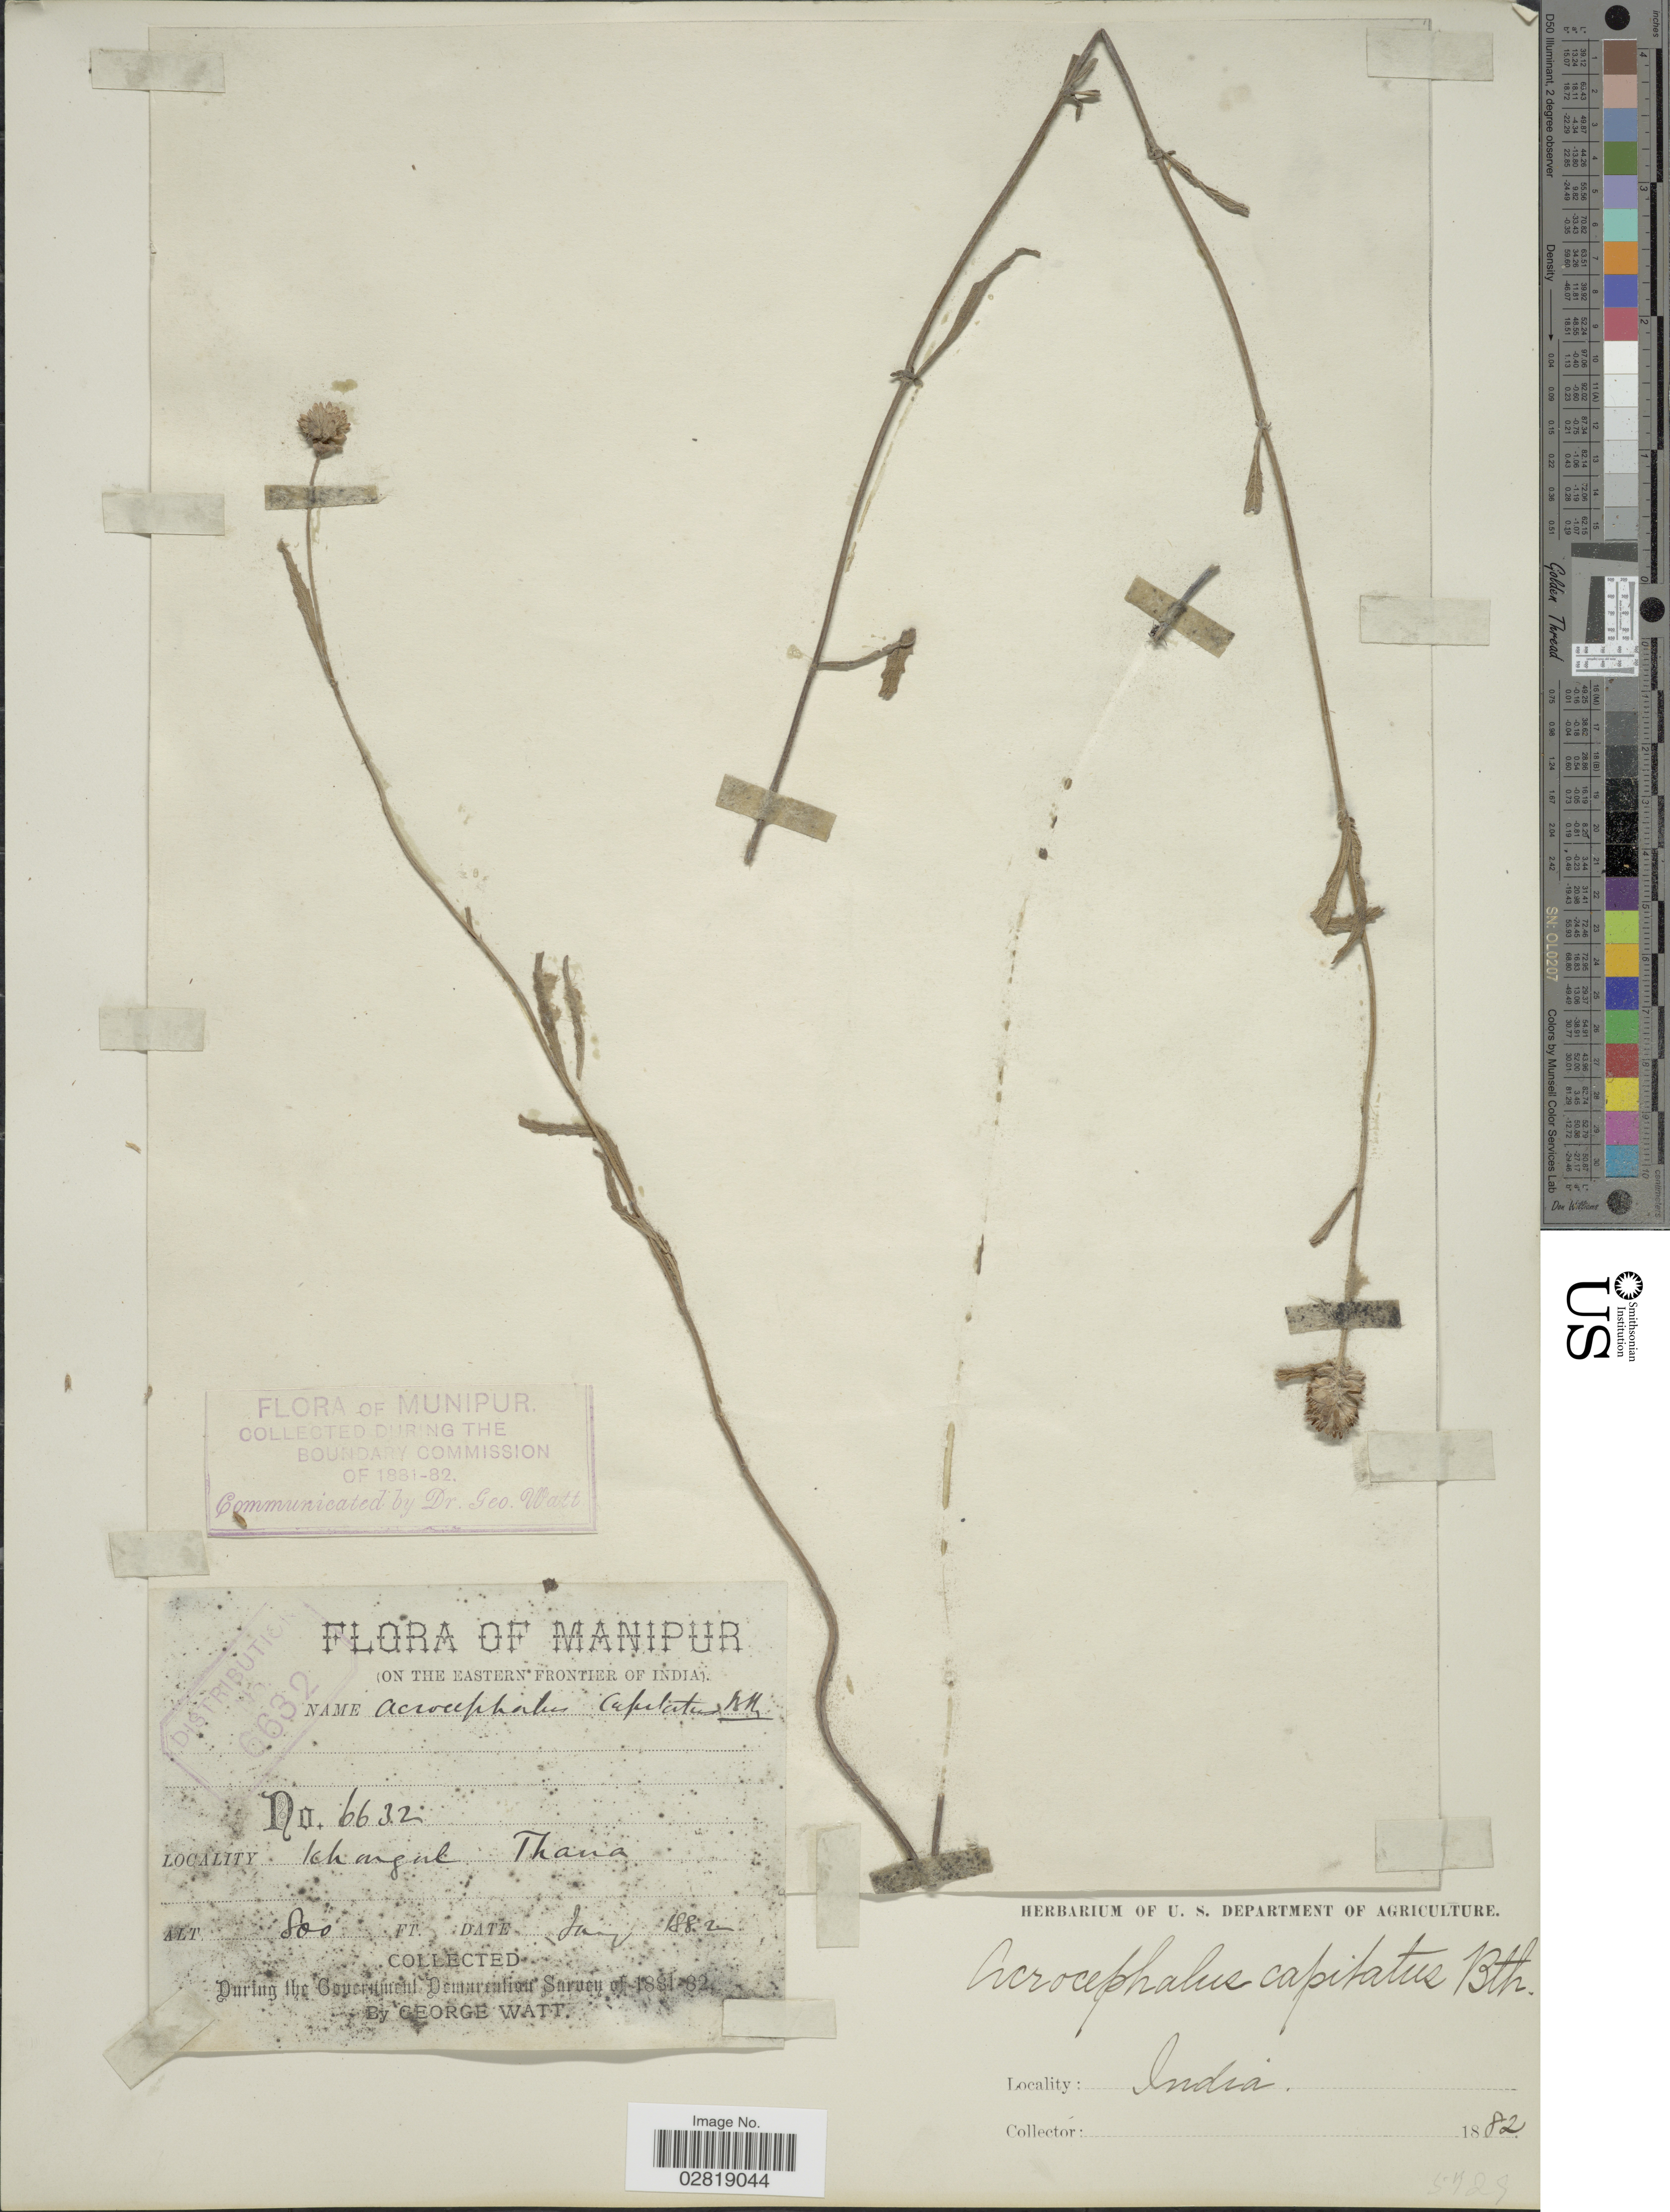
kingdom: Plantae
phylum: Tracheophyta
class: Magnoliopsida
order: Lamiales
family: Lamiaceae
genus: Platostoma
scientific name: Platostoma hispidum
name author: (L.) A.J. Paton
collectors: G. Watt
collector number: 6632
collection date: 1882-01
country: India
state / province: Manipur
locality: (On the eastern frontier of India). Khangul [interpreted] Thana.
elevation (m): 244